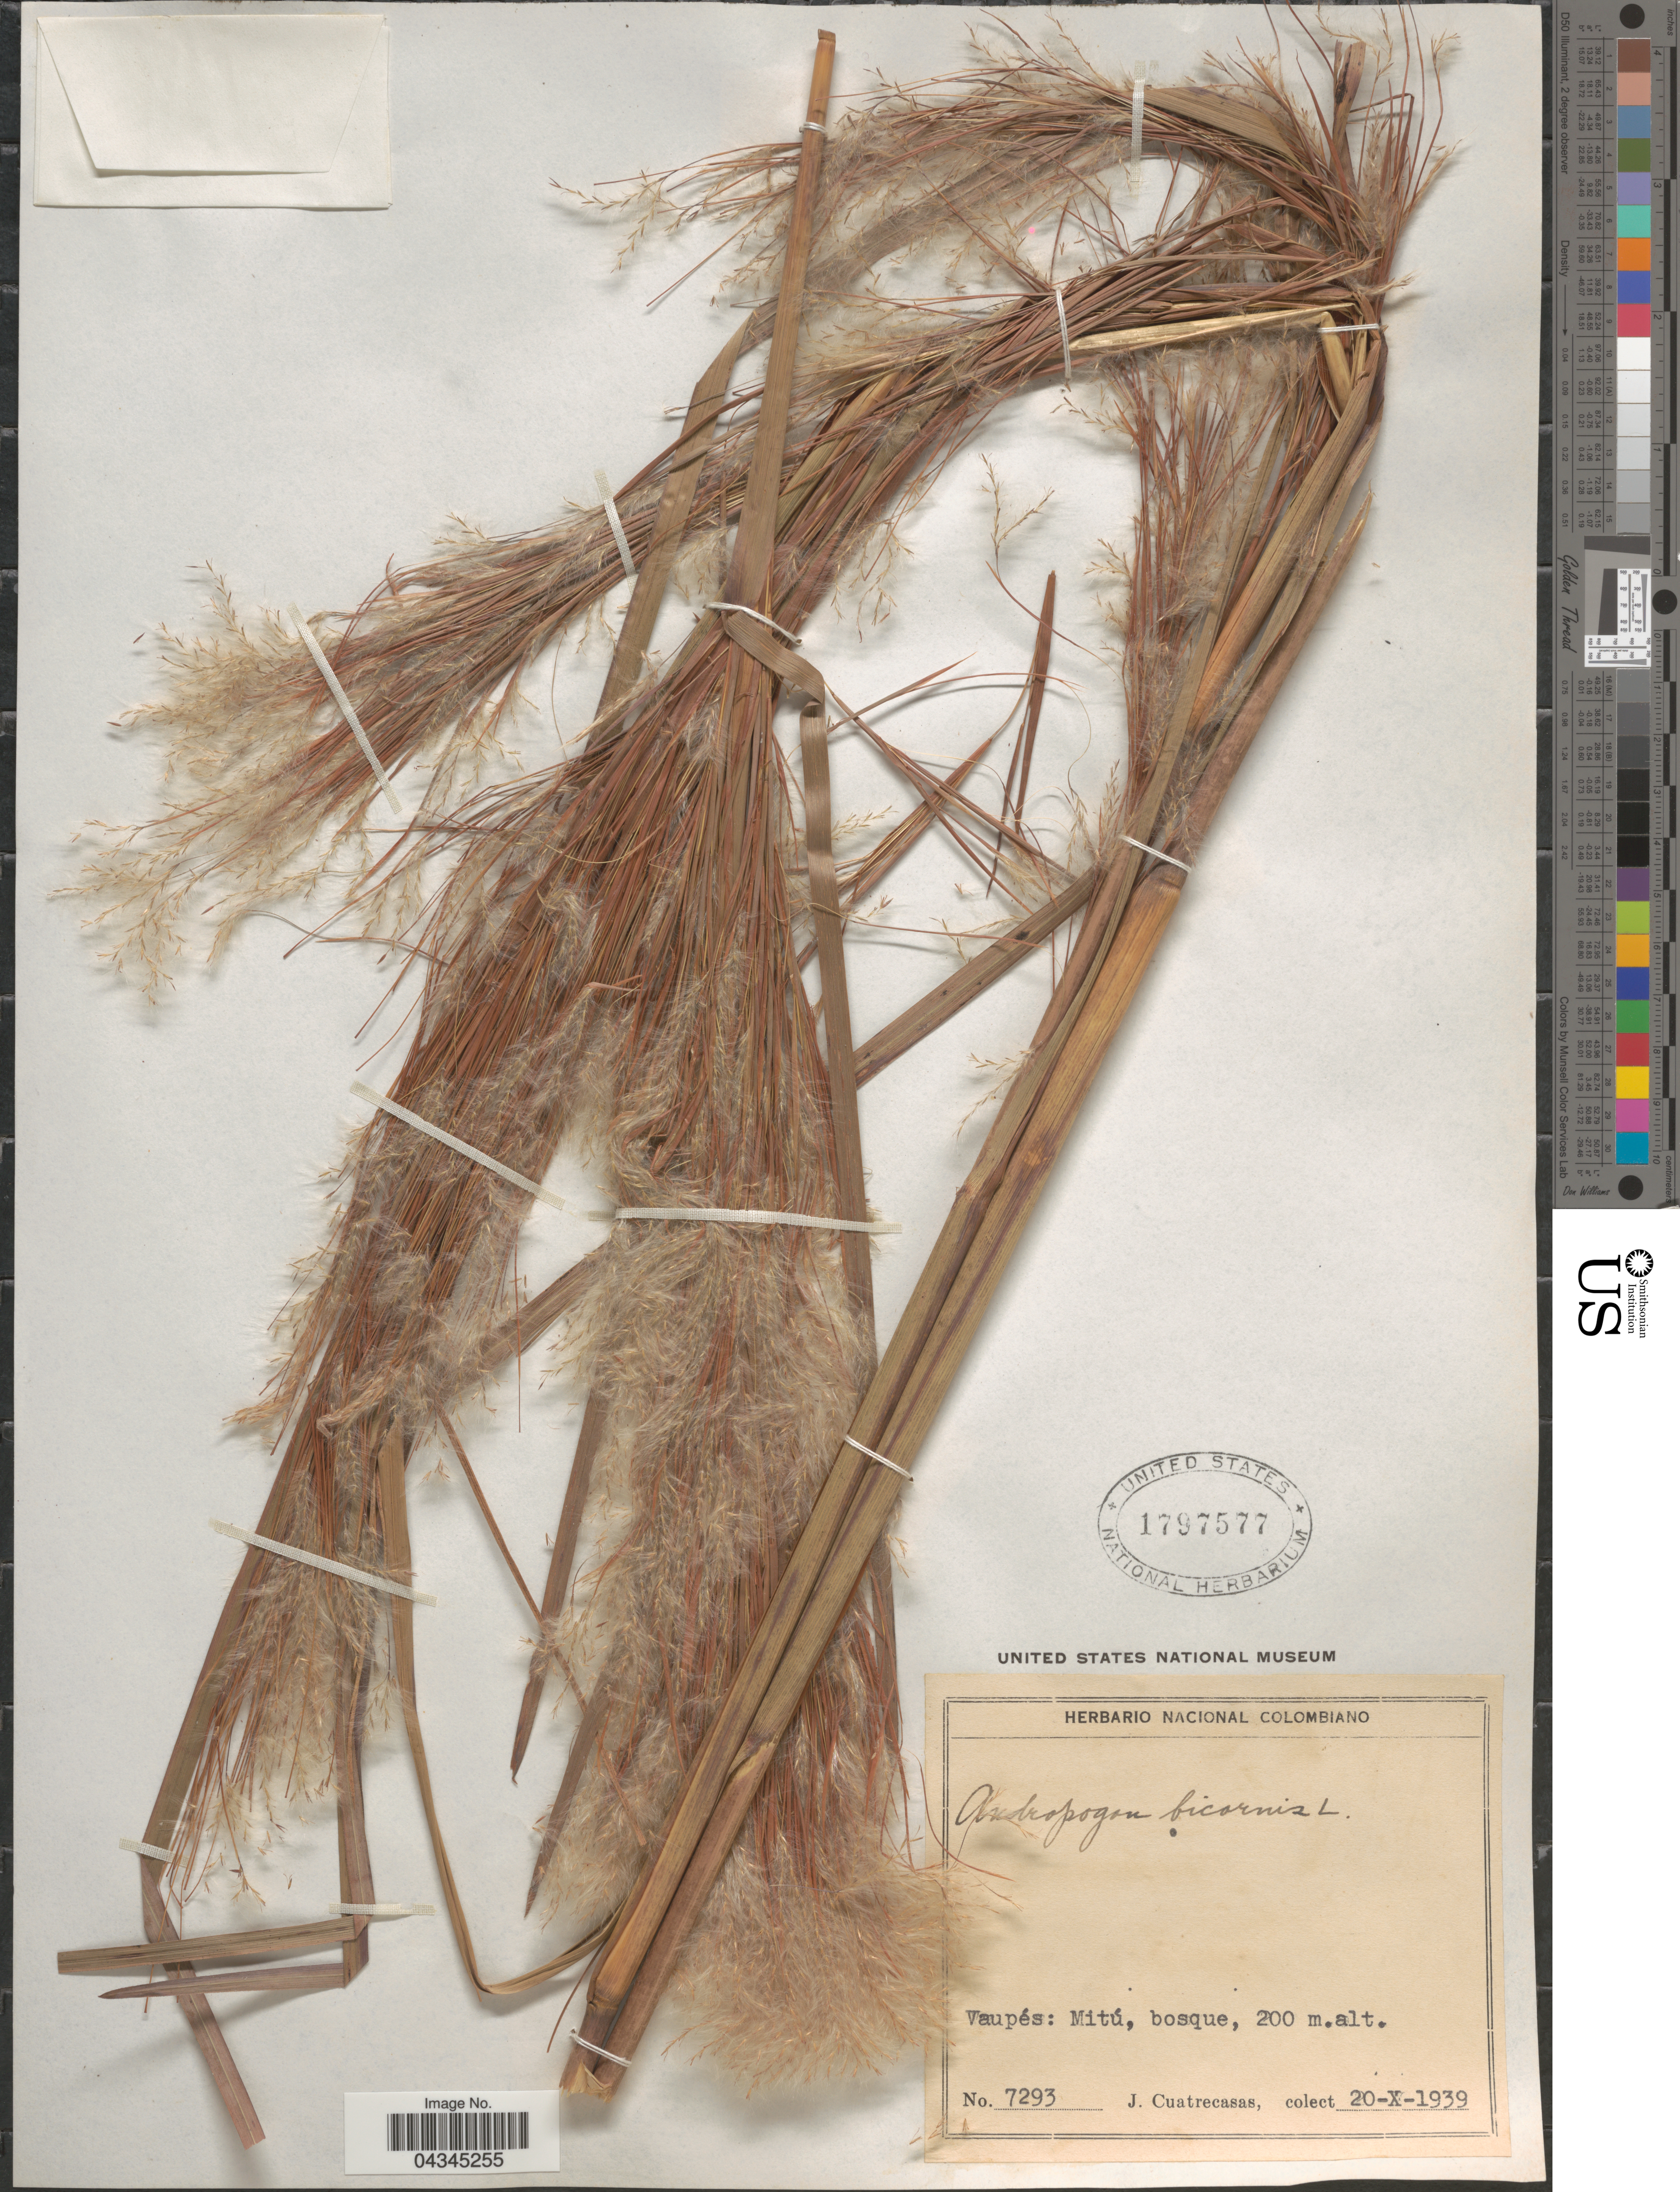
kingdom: Plantae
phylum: Tracheophyta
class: Liliopsida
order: Poales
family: Poaceae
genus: Andropogon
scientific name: Andropogon bicornis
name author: L.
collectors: J. Cuatrecasas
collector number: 7293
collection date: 1939-10-20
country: Colombia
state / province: Vaupés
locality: Mitú, bosque.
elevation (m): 200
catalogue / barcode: US 1797577